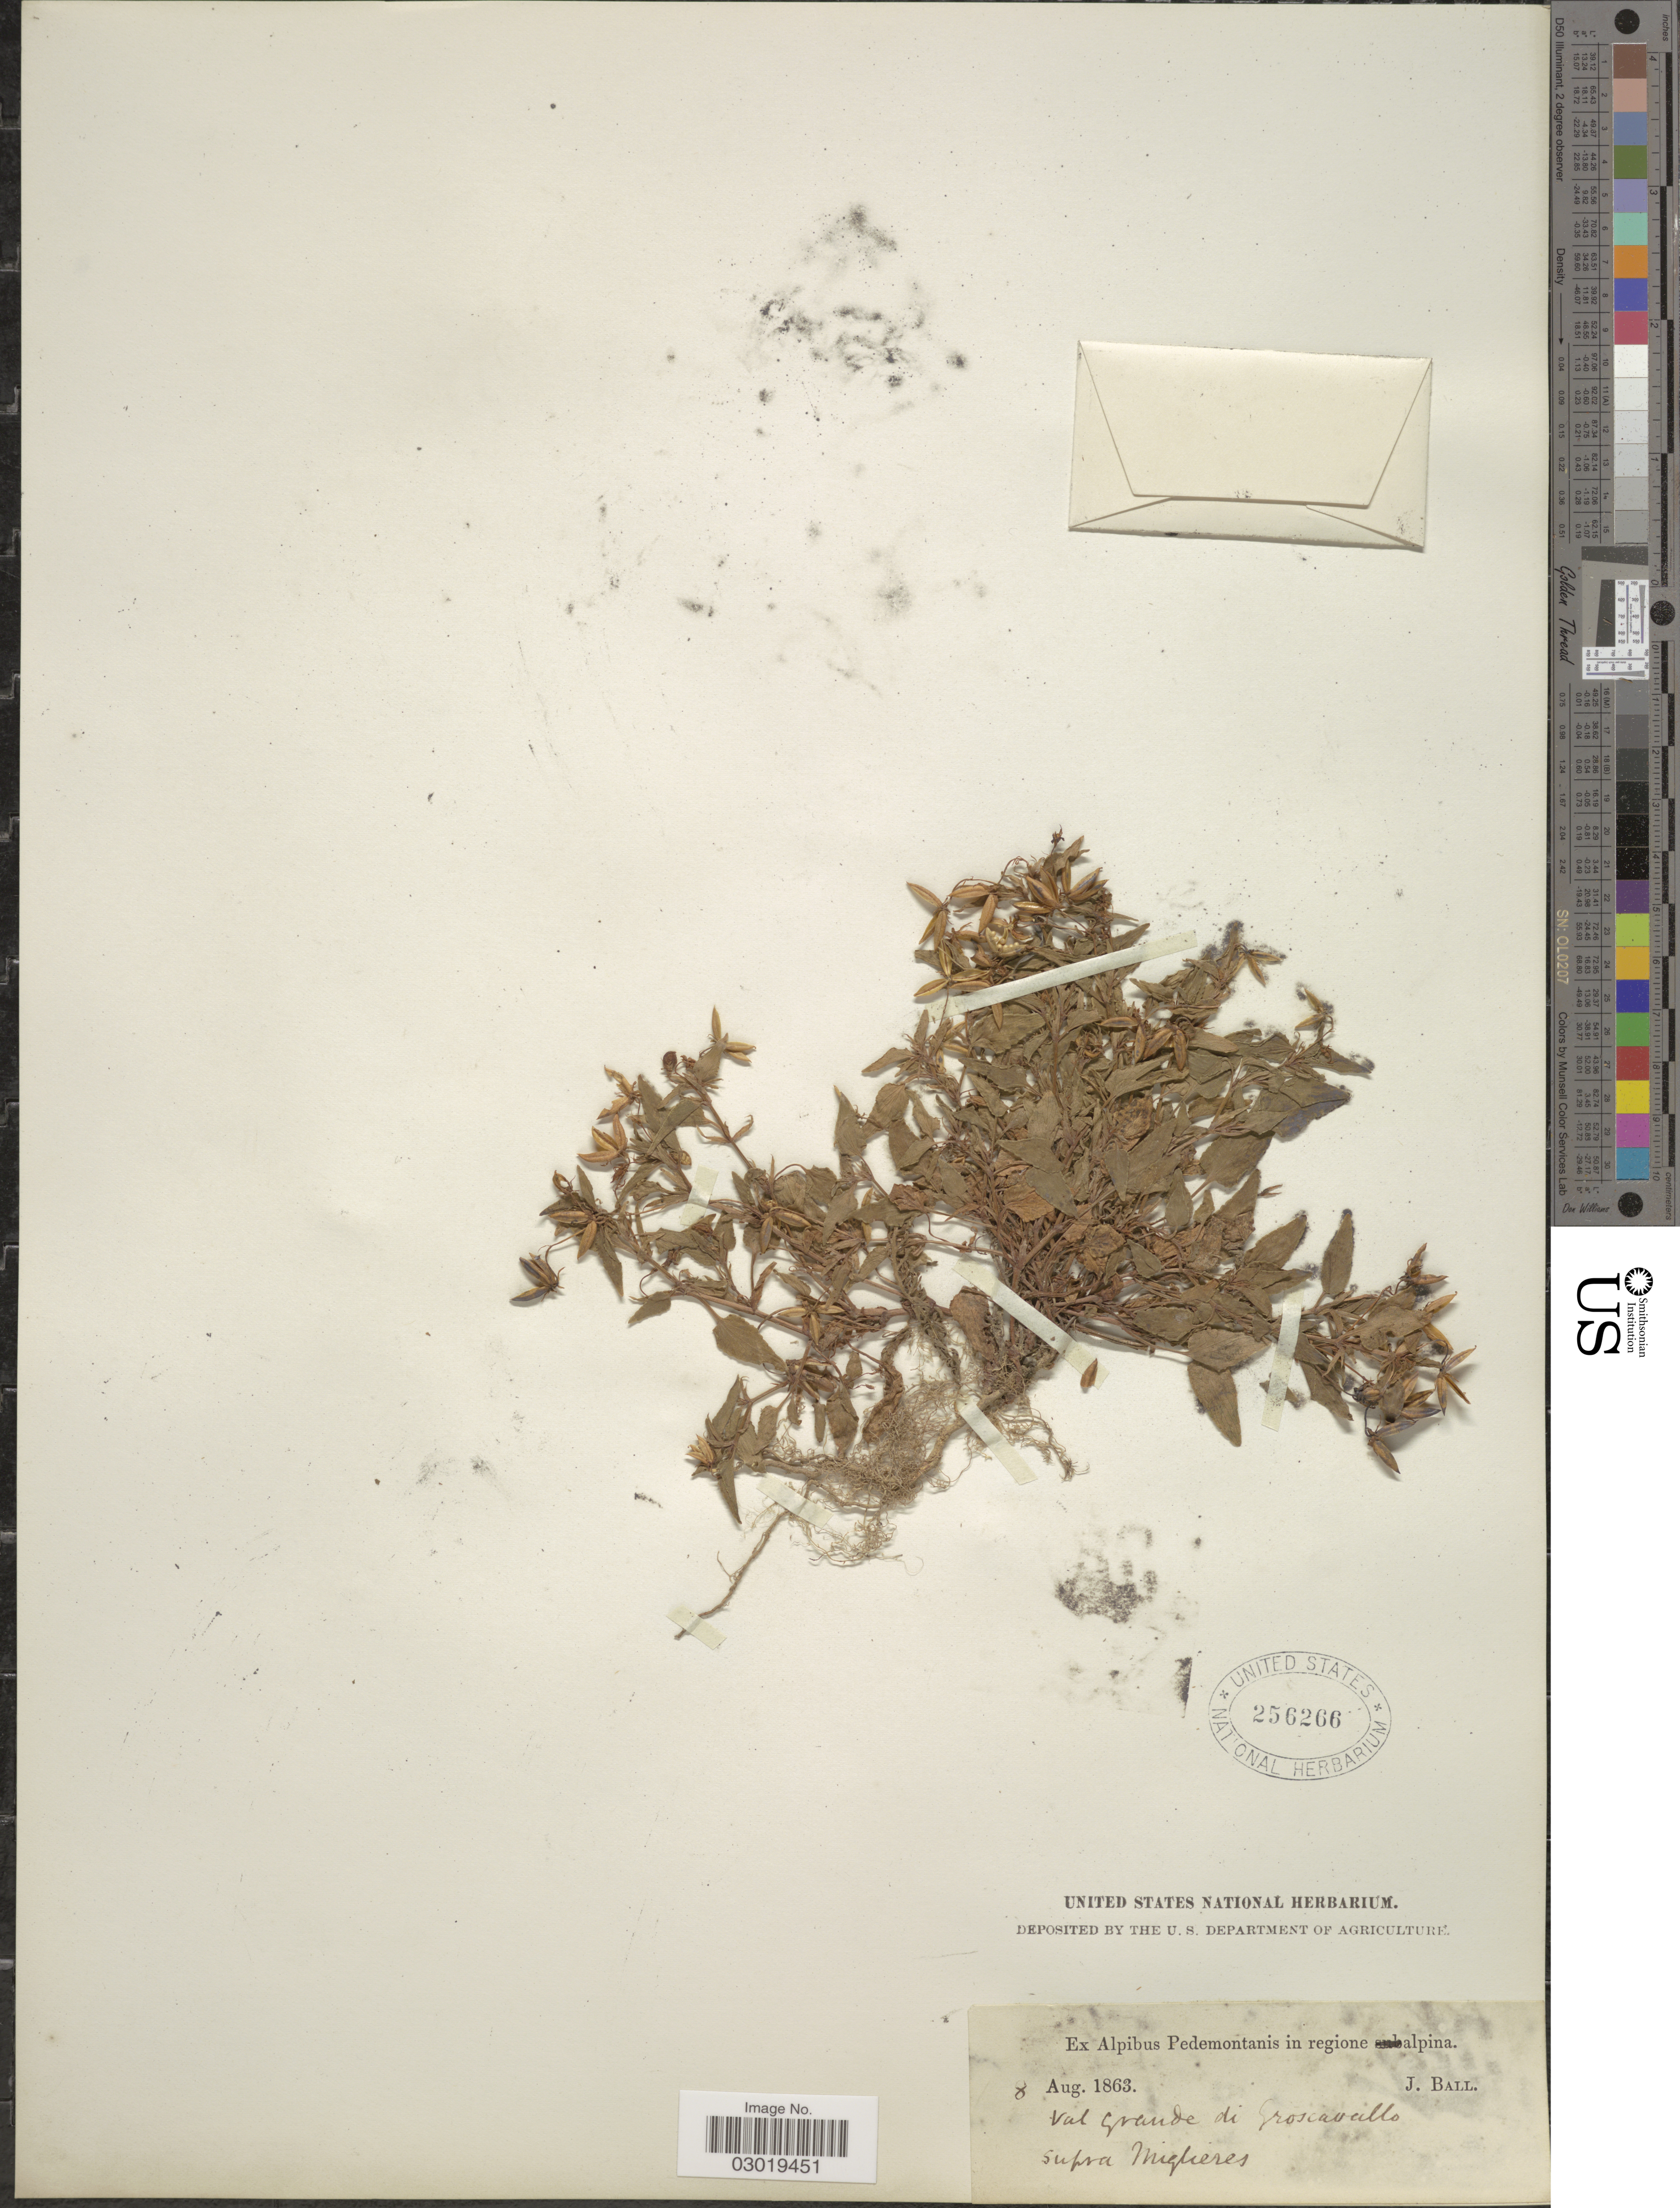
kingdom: Plantae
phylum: Tracheophyta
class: Magnoliopsida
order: Malpighiales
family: Violaceae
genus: Viola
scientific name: Viola sp.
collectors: J. Ball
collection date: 1863-08-08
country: Italy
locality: Ex Alpibus Pedemontanis in regione alpina, supra Miglieres.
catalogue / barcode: US 256266